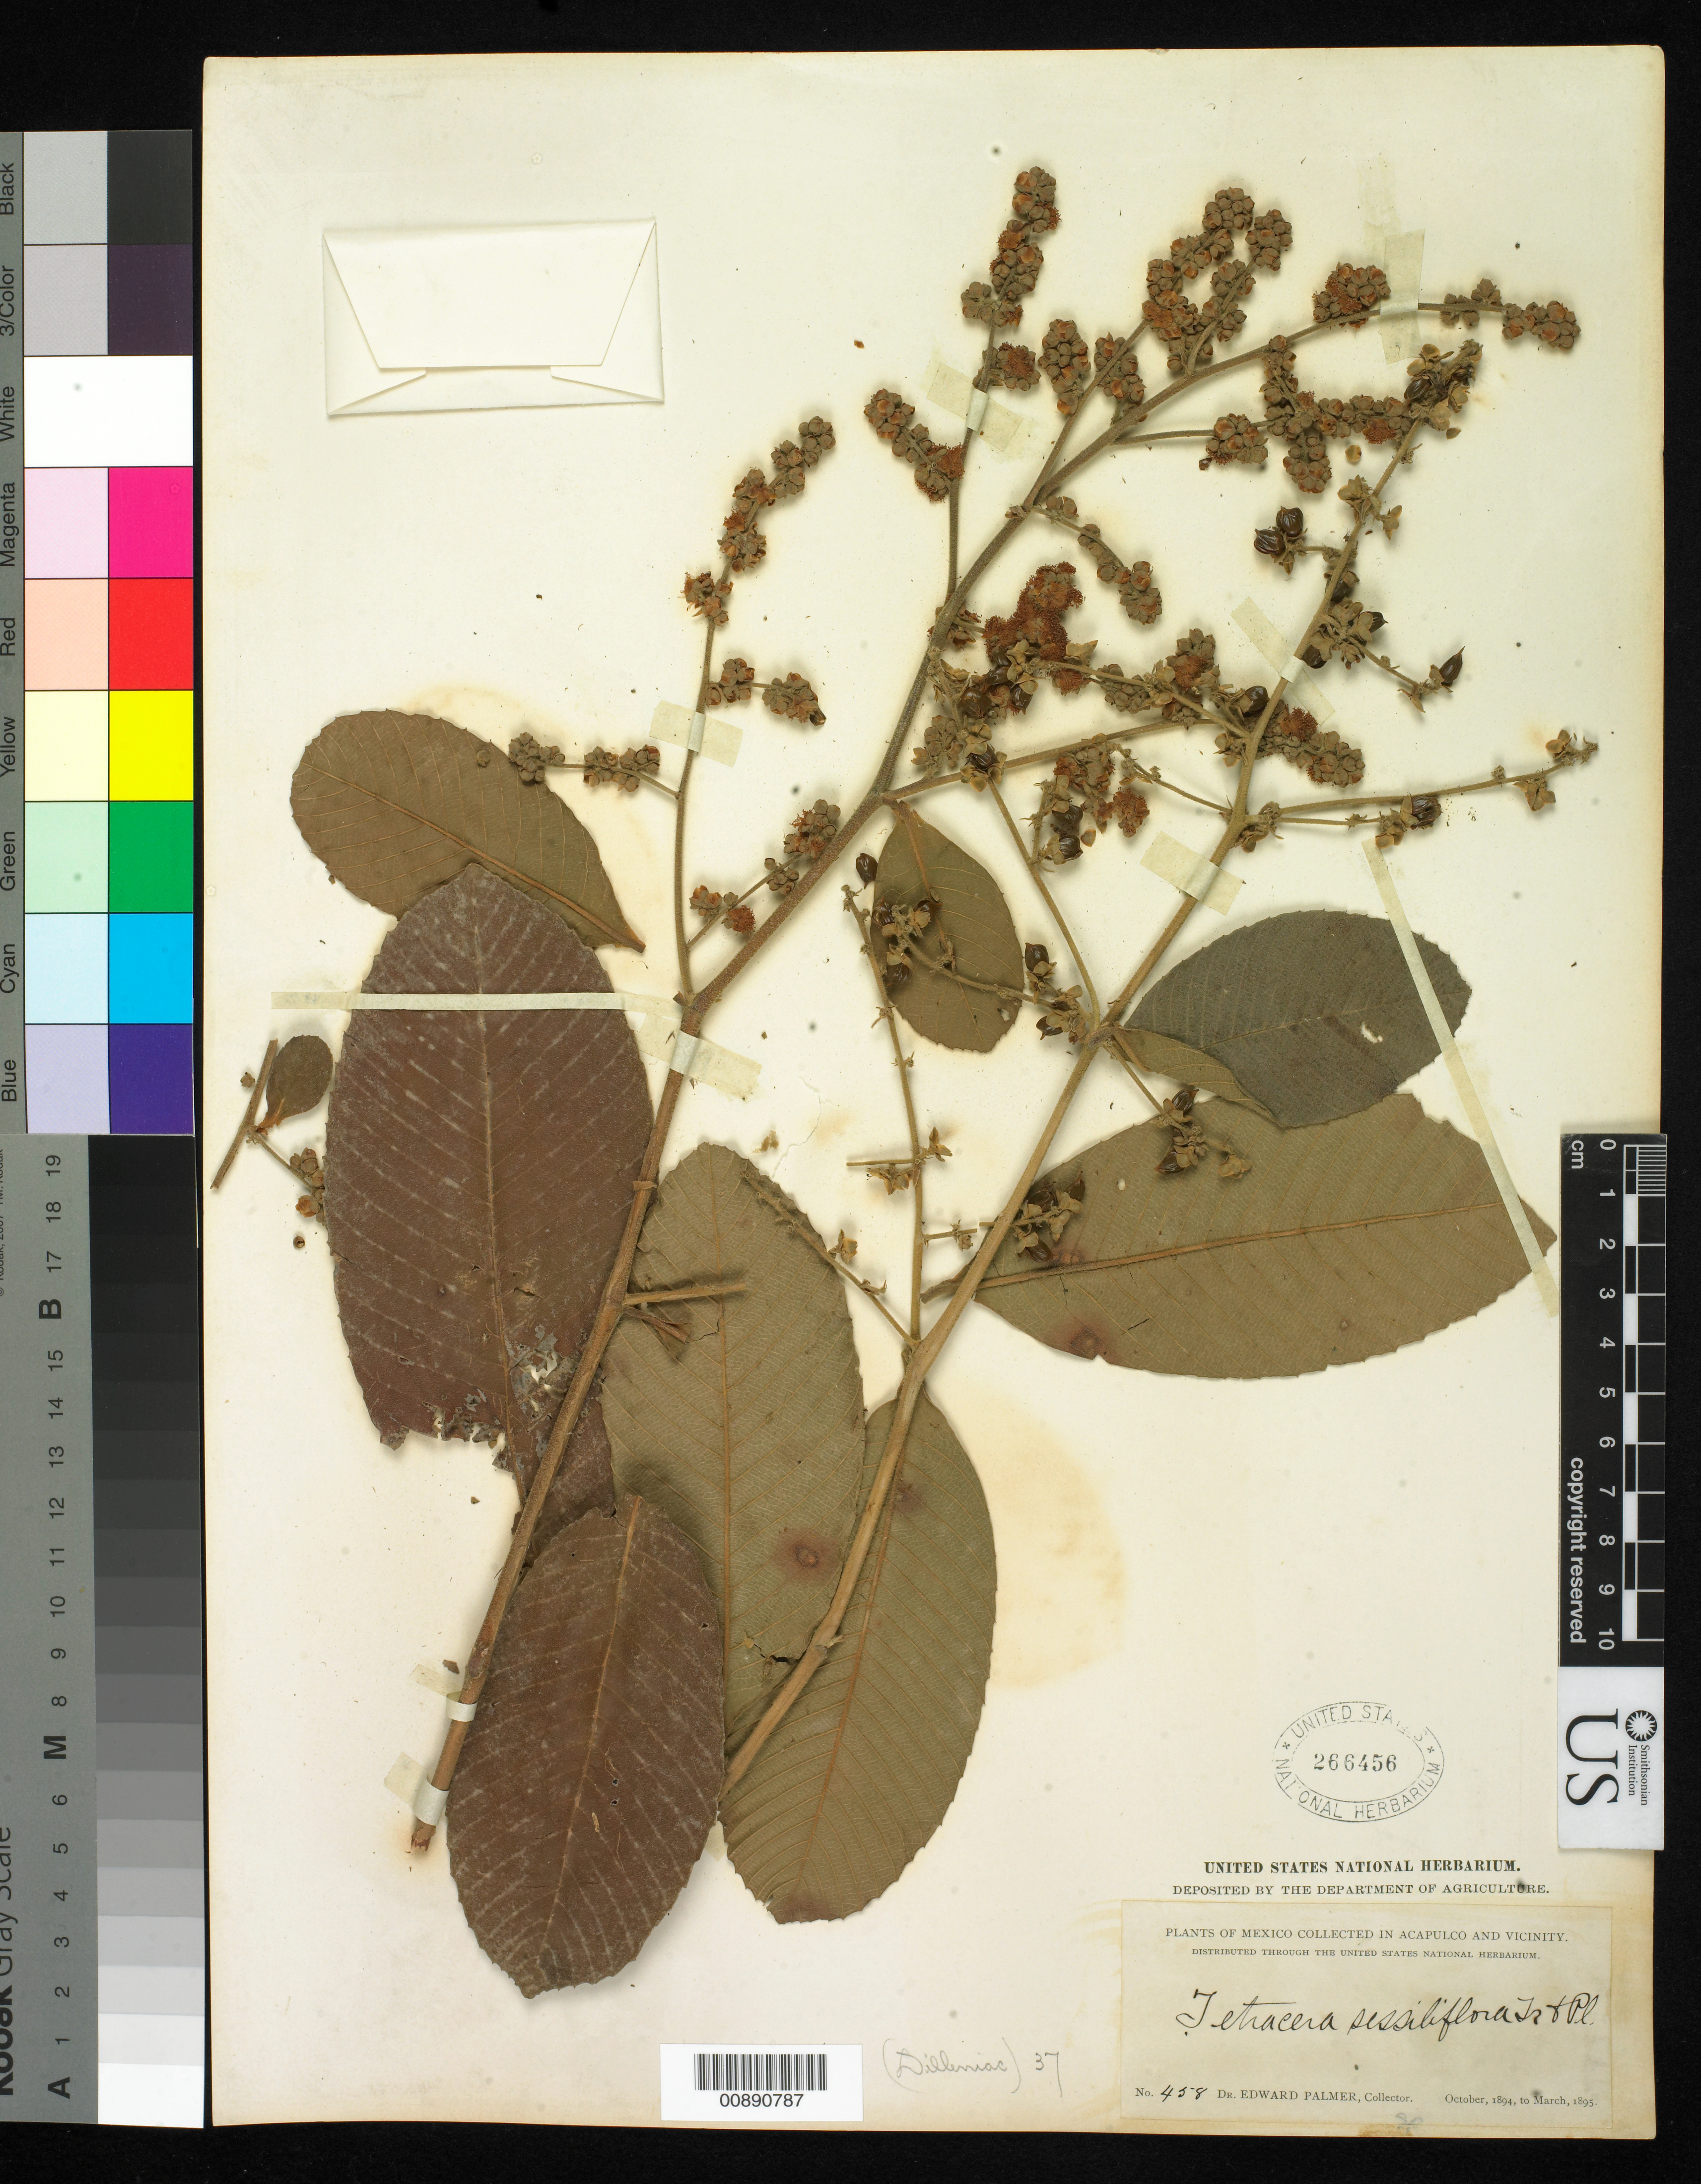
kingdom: Plantae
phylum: Tracheophyta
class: Magnoliopsida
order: Dilleniales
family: Dilleniaceae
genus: Tetracera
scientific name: Tetracera sessiliflora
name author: Triana & Planch.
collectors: E. Palmer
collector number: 458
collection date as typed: Oct 1894 to -- Mar 1895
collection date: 1894-10/1895-03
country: Mexico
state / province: Guerrero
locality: Acapulco, Guerrero and vicinity.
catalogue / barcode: US 266456